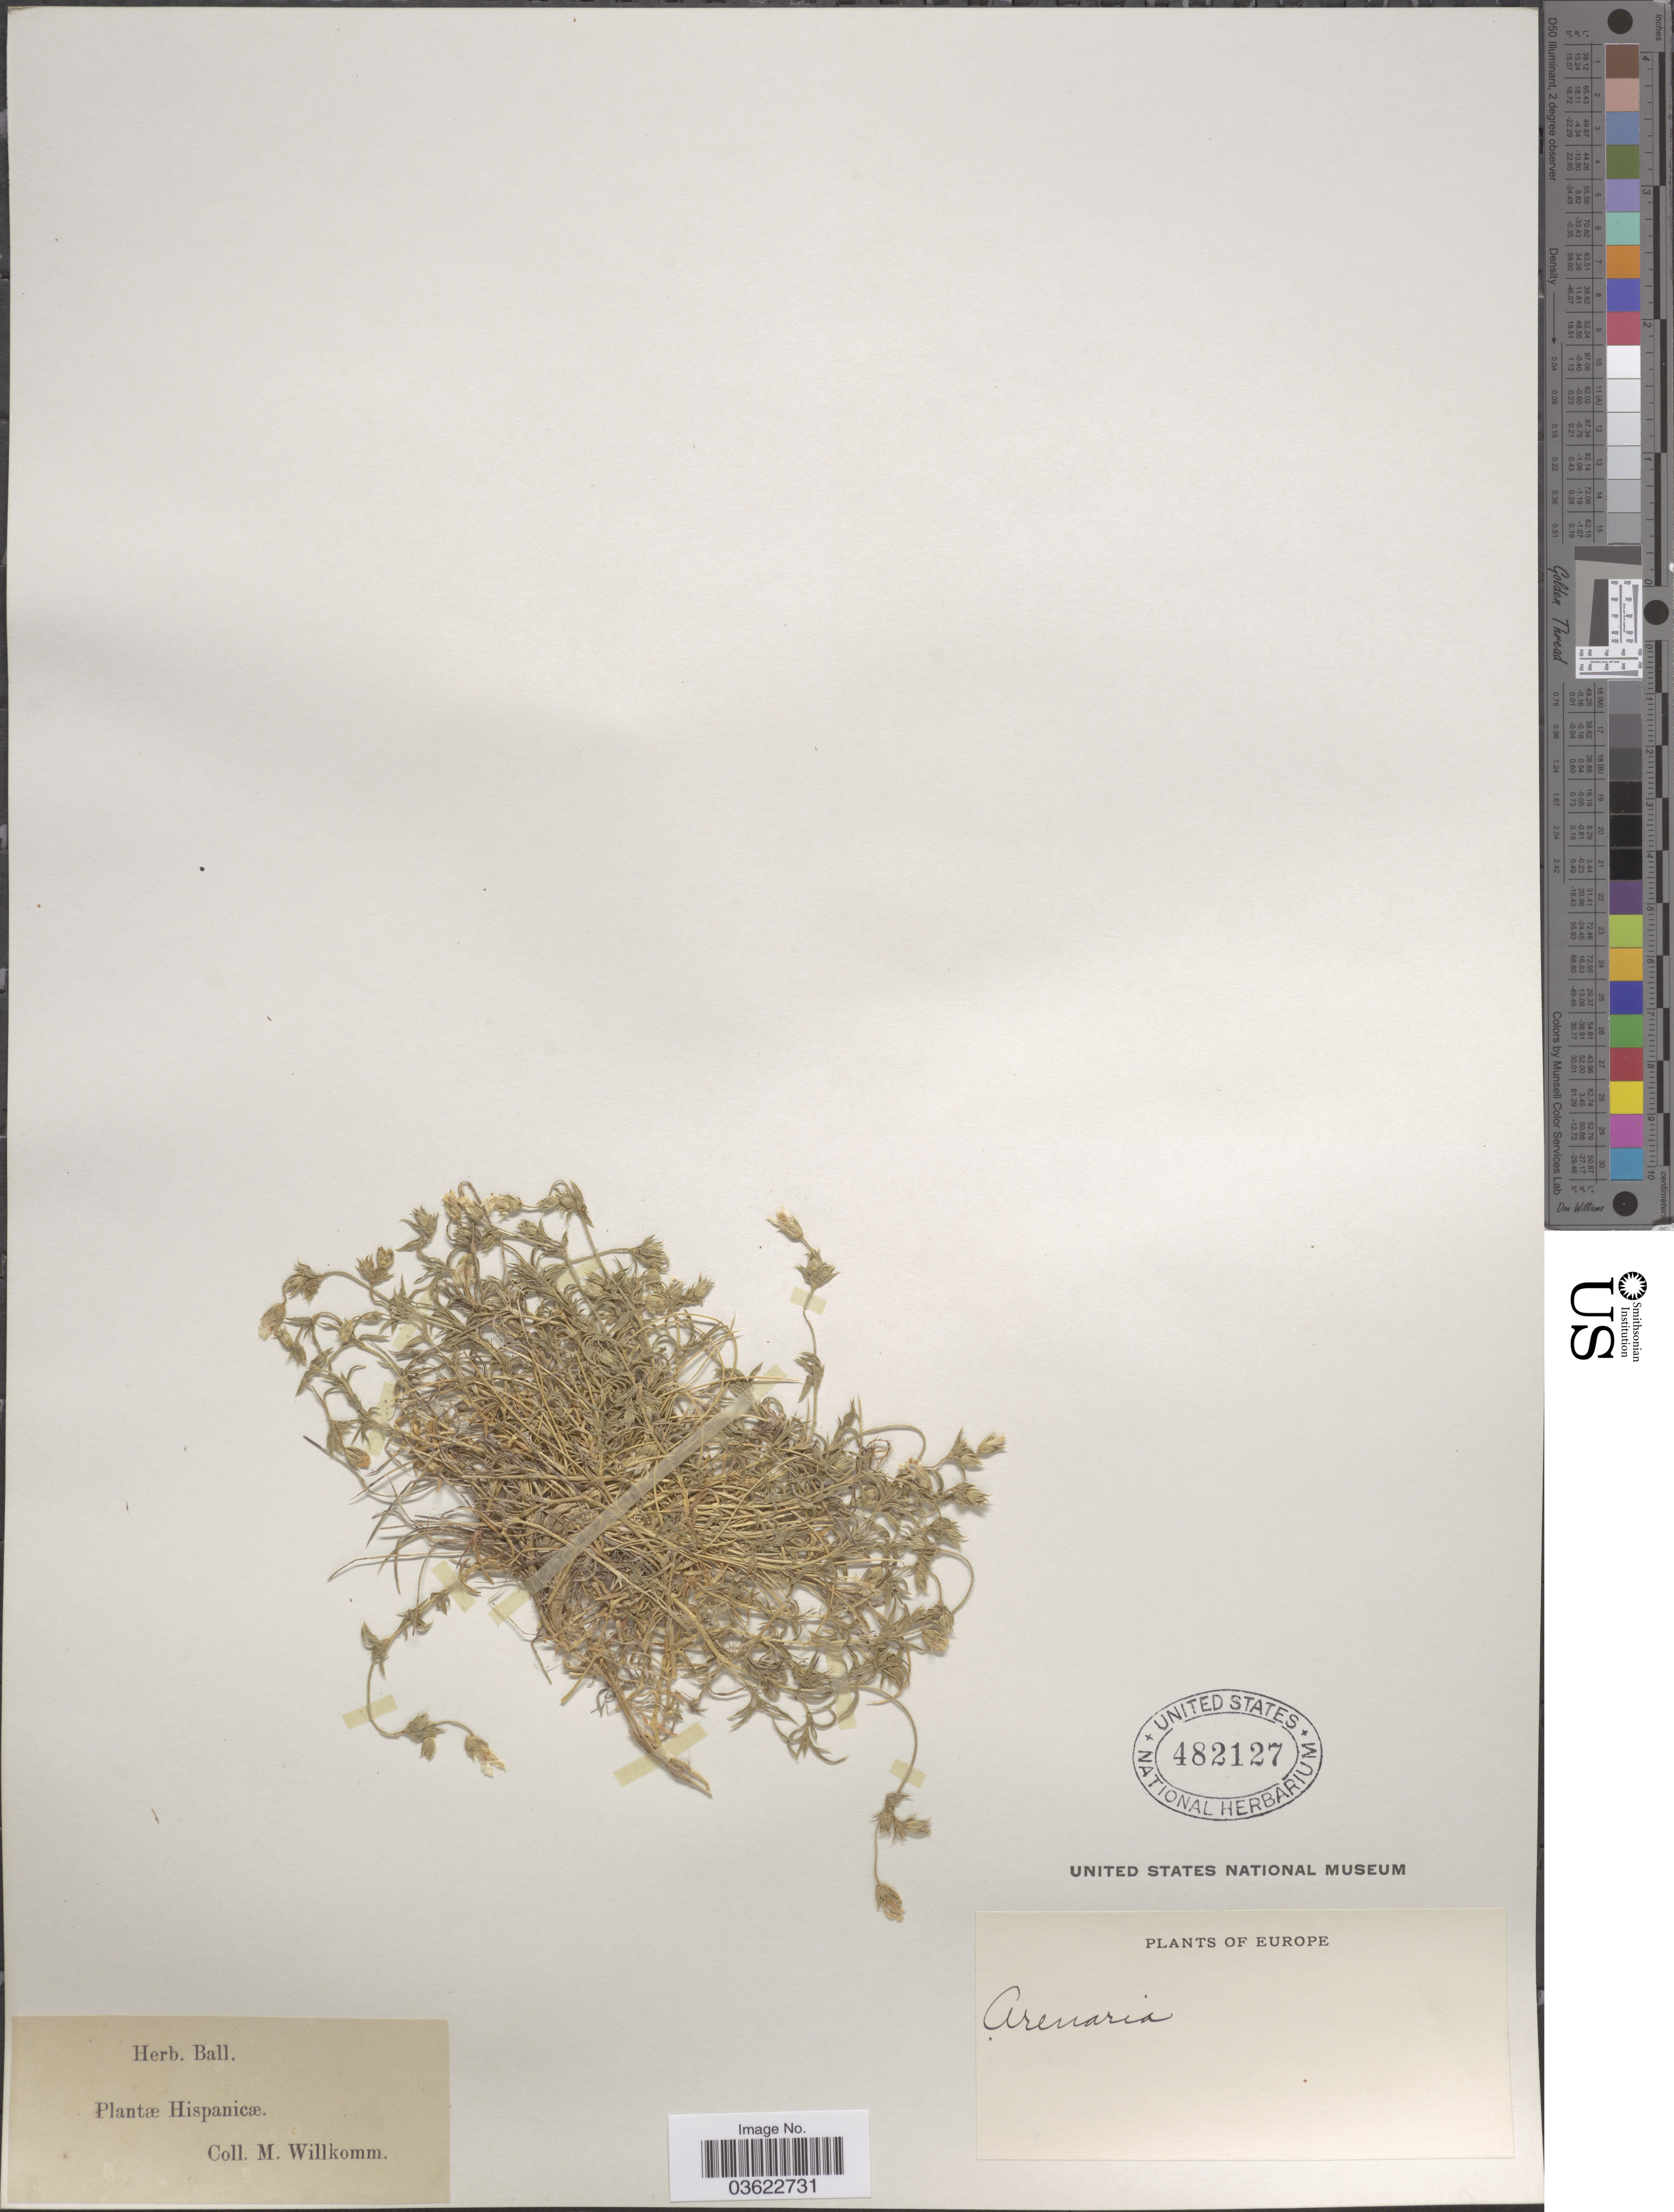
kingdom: Plantae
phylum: Tracheophyta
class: Magnoliopsida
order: Caryophyllales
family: Caryophyllaceae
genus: Arenaria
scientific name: Arenaria sp.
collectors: M. Willkomm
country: Spain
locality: Hispanicæ. Europe.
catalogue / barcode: US 482127